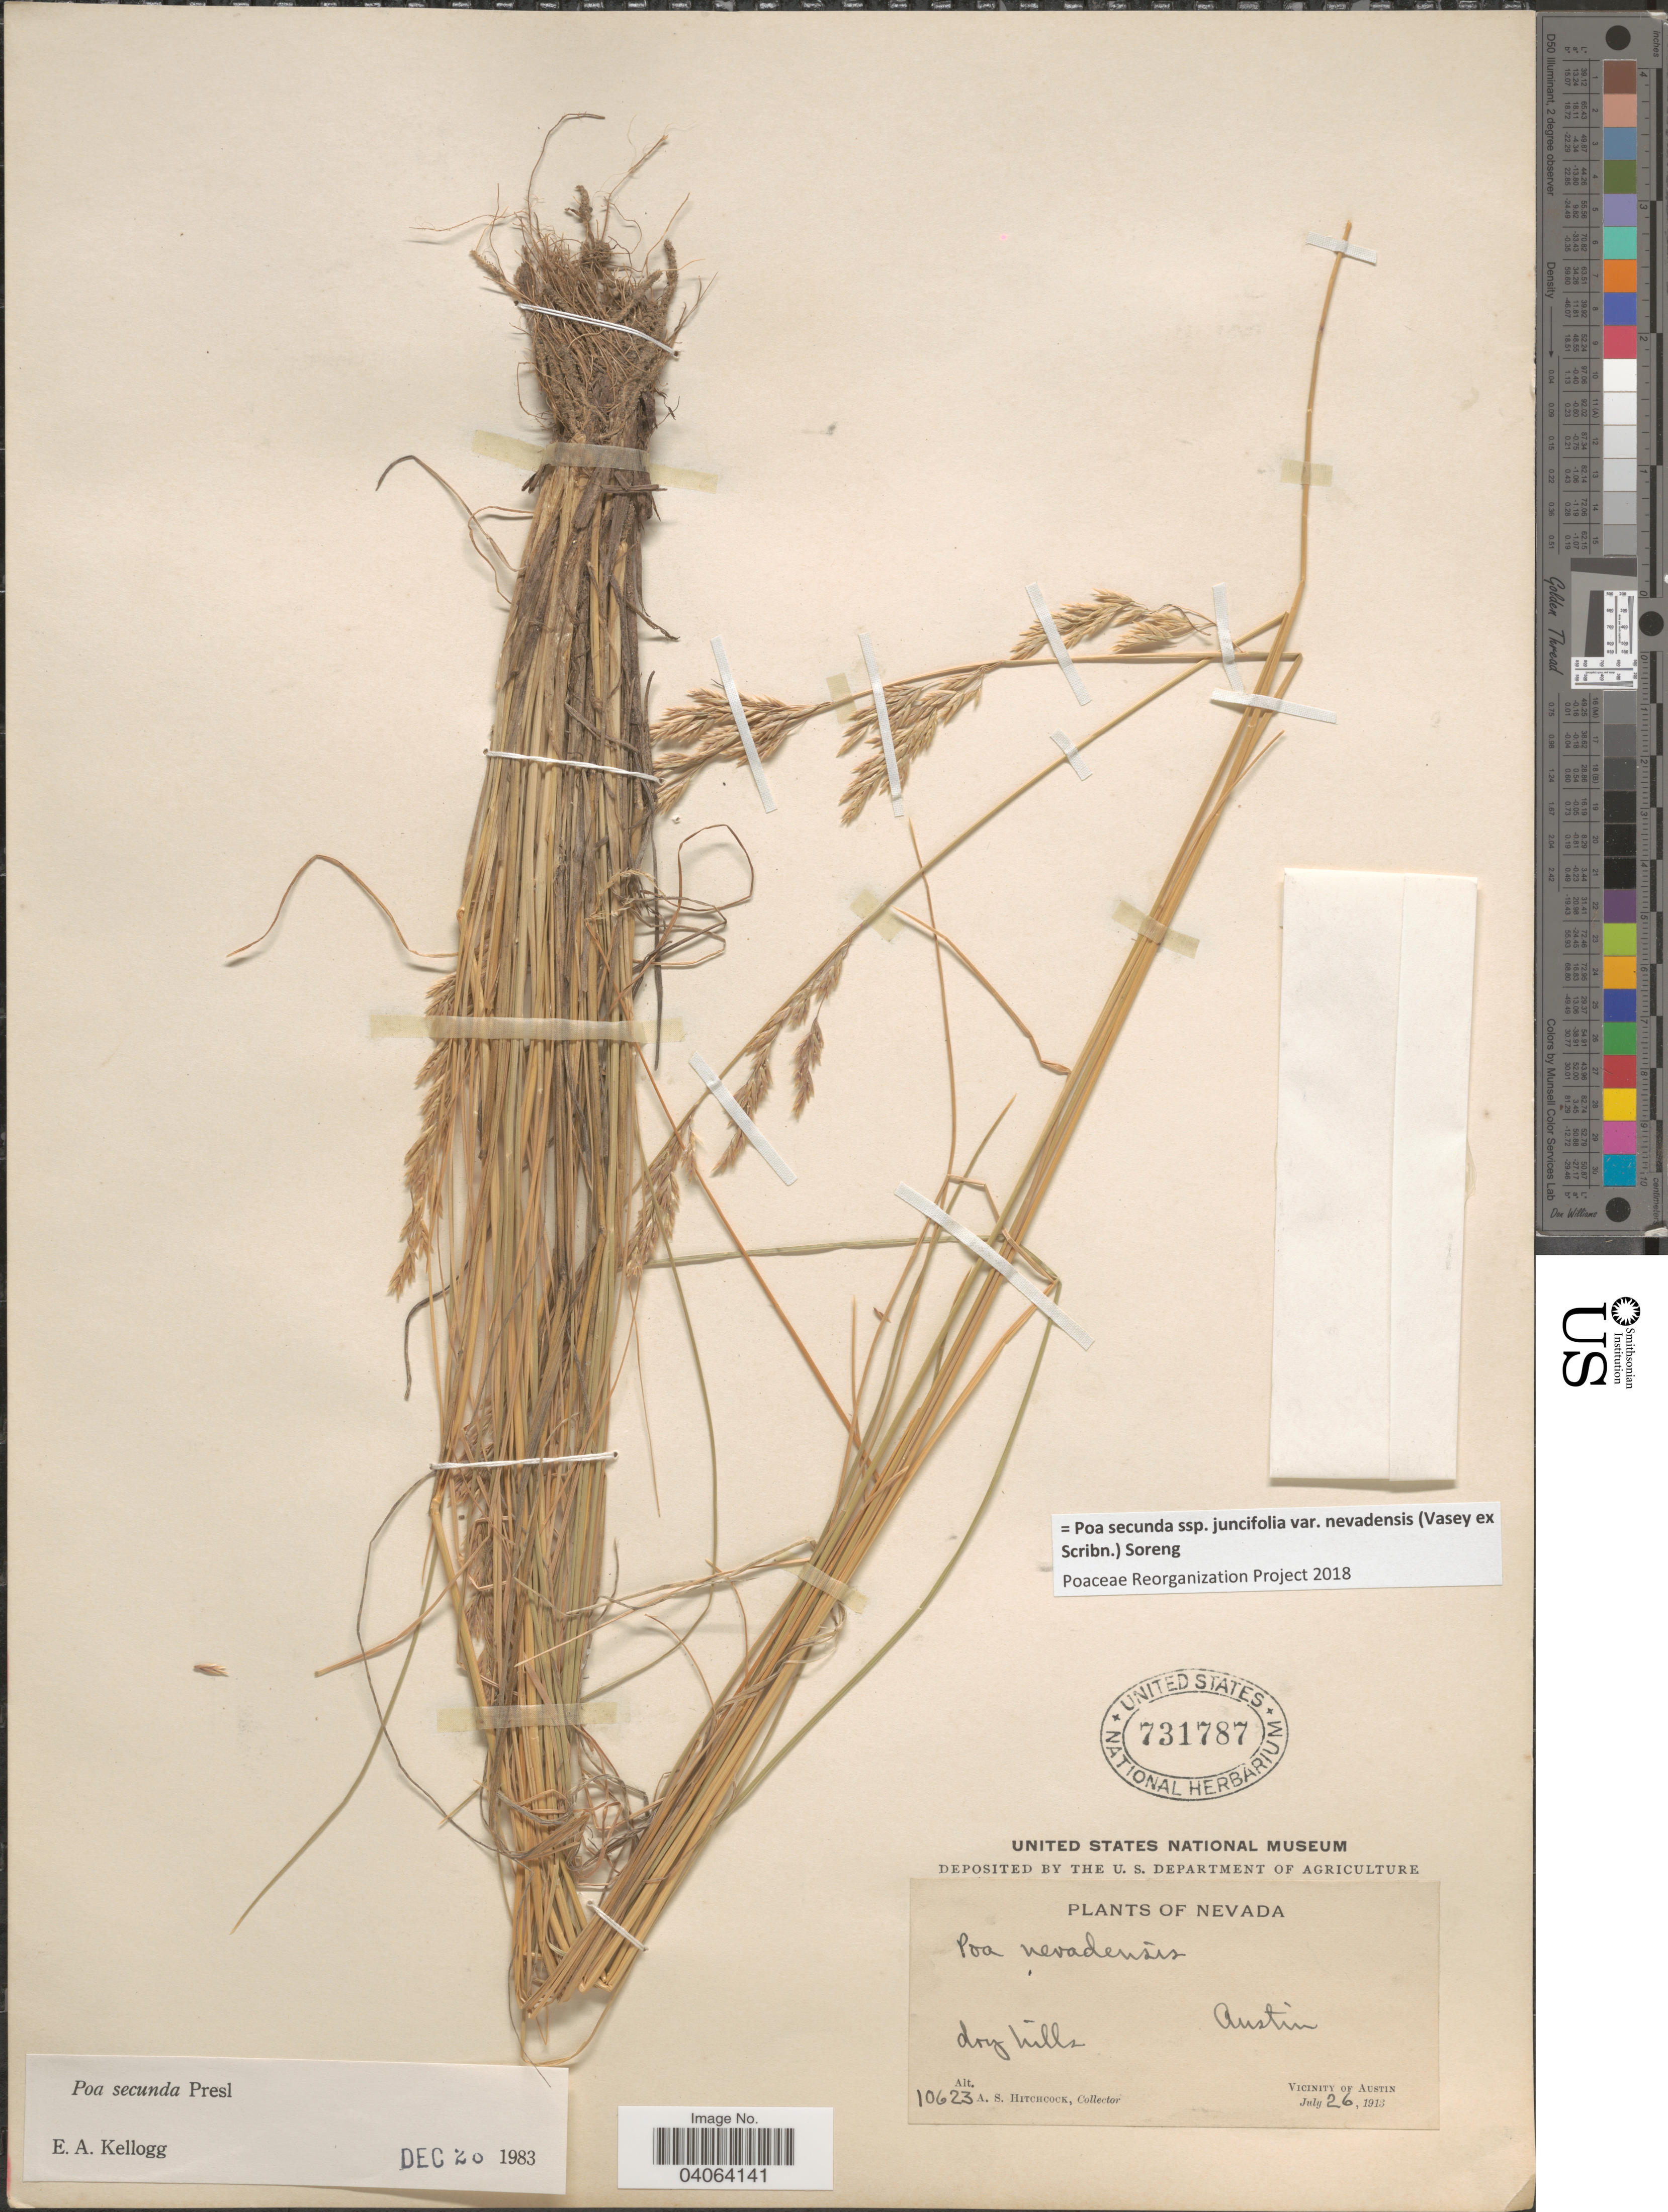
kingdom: Plantae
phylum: Tracheophyta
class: Liliopsida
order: Poales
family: Poaceae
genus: Poa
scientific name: Poa secunda subsp. juncifolia var. nevadensis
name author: (Vasey ex Scribn.) Soreng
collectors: A. S. Hitchcock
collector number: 10623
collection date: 1913-07-26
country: United States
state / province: Nevada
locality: Austin. Vicinity of Austin.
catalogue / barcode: US 731787